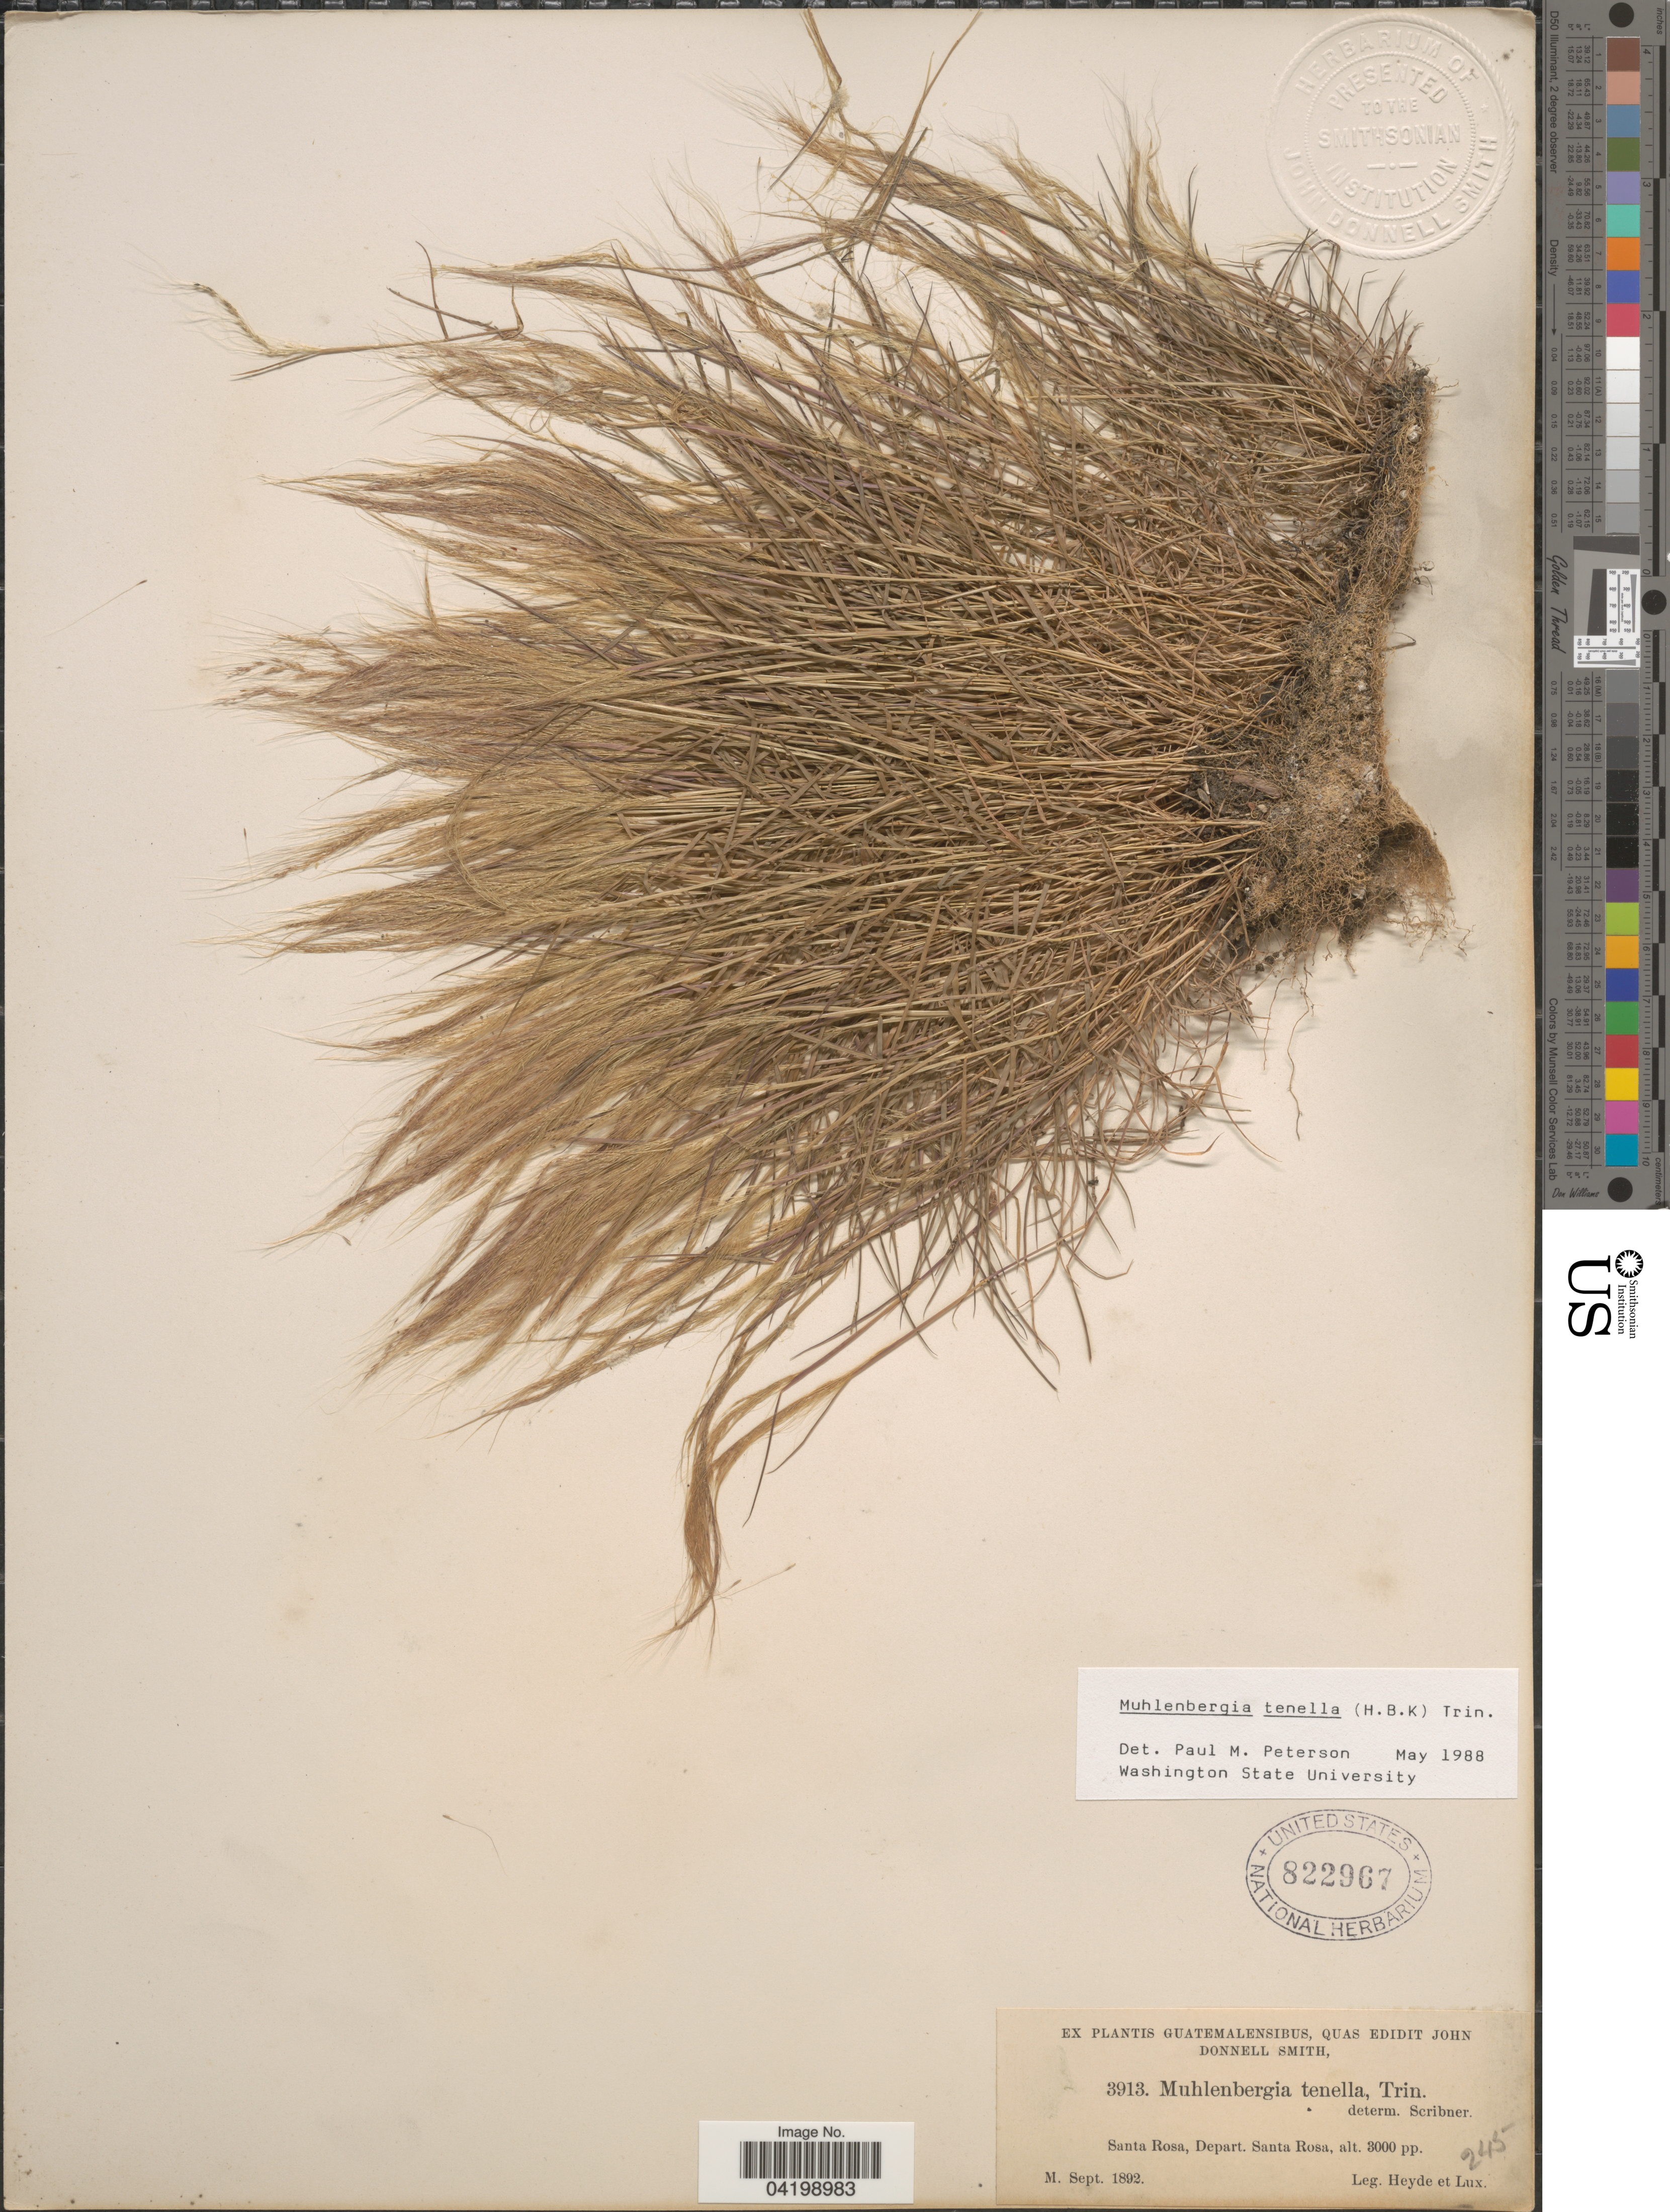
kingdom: Plantae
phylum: Tracheophyta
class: Liliopsida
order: Poales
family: Poaceae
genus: Muhlenbergia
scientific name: Muhlenbergia tenella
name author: (Kunth) Trin.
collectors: Heyde & Lux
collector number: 3913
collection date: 1892-09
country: Guatemala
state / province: Santa Rosa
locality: Santa Rosa, Depart. Santa Rosa.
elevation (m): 914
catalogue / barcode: US 822967